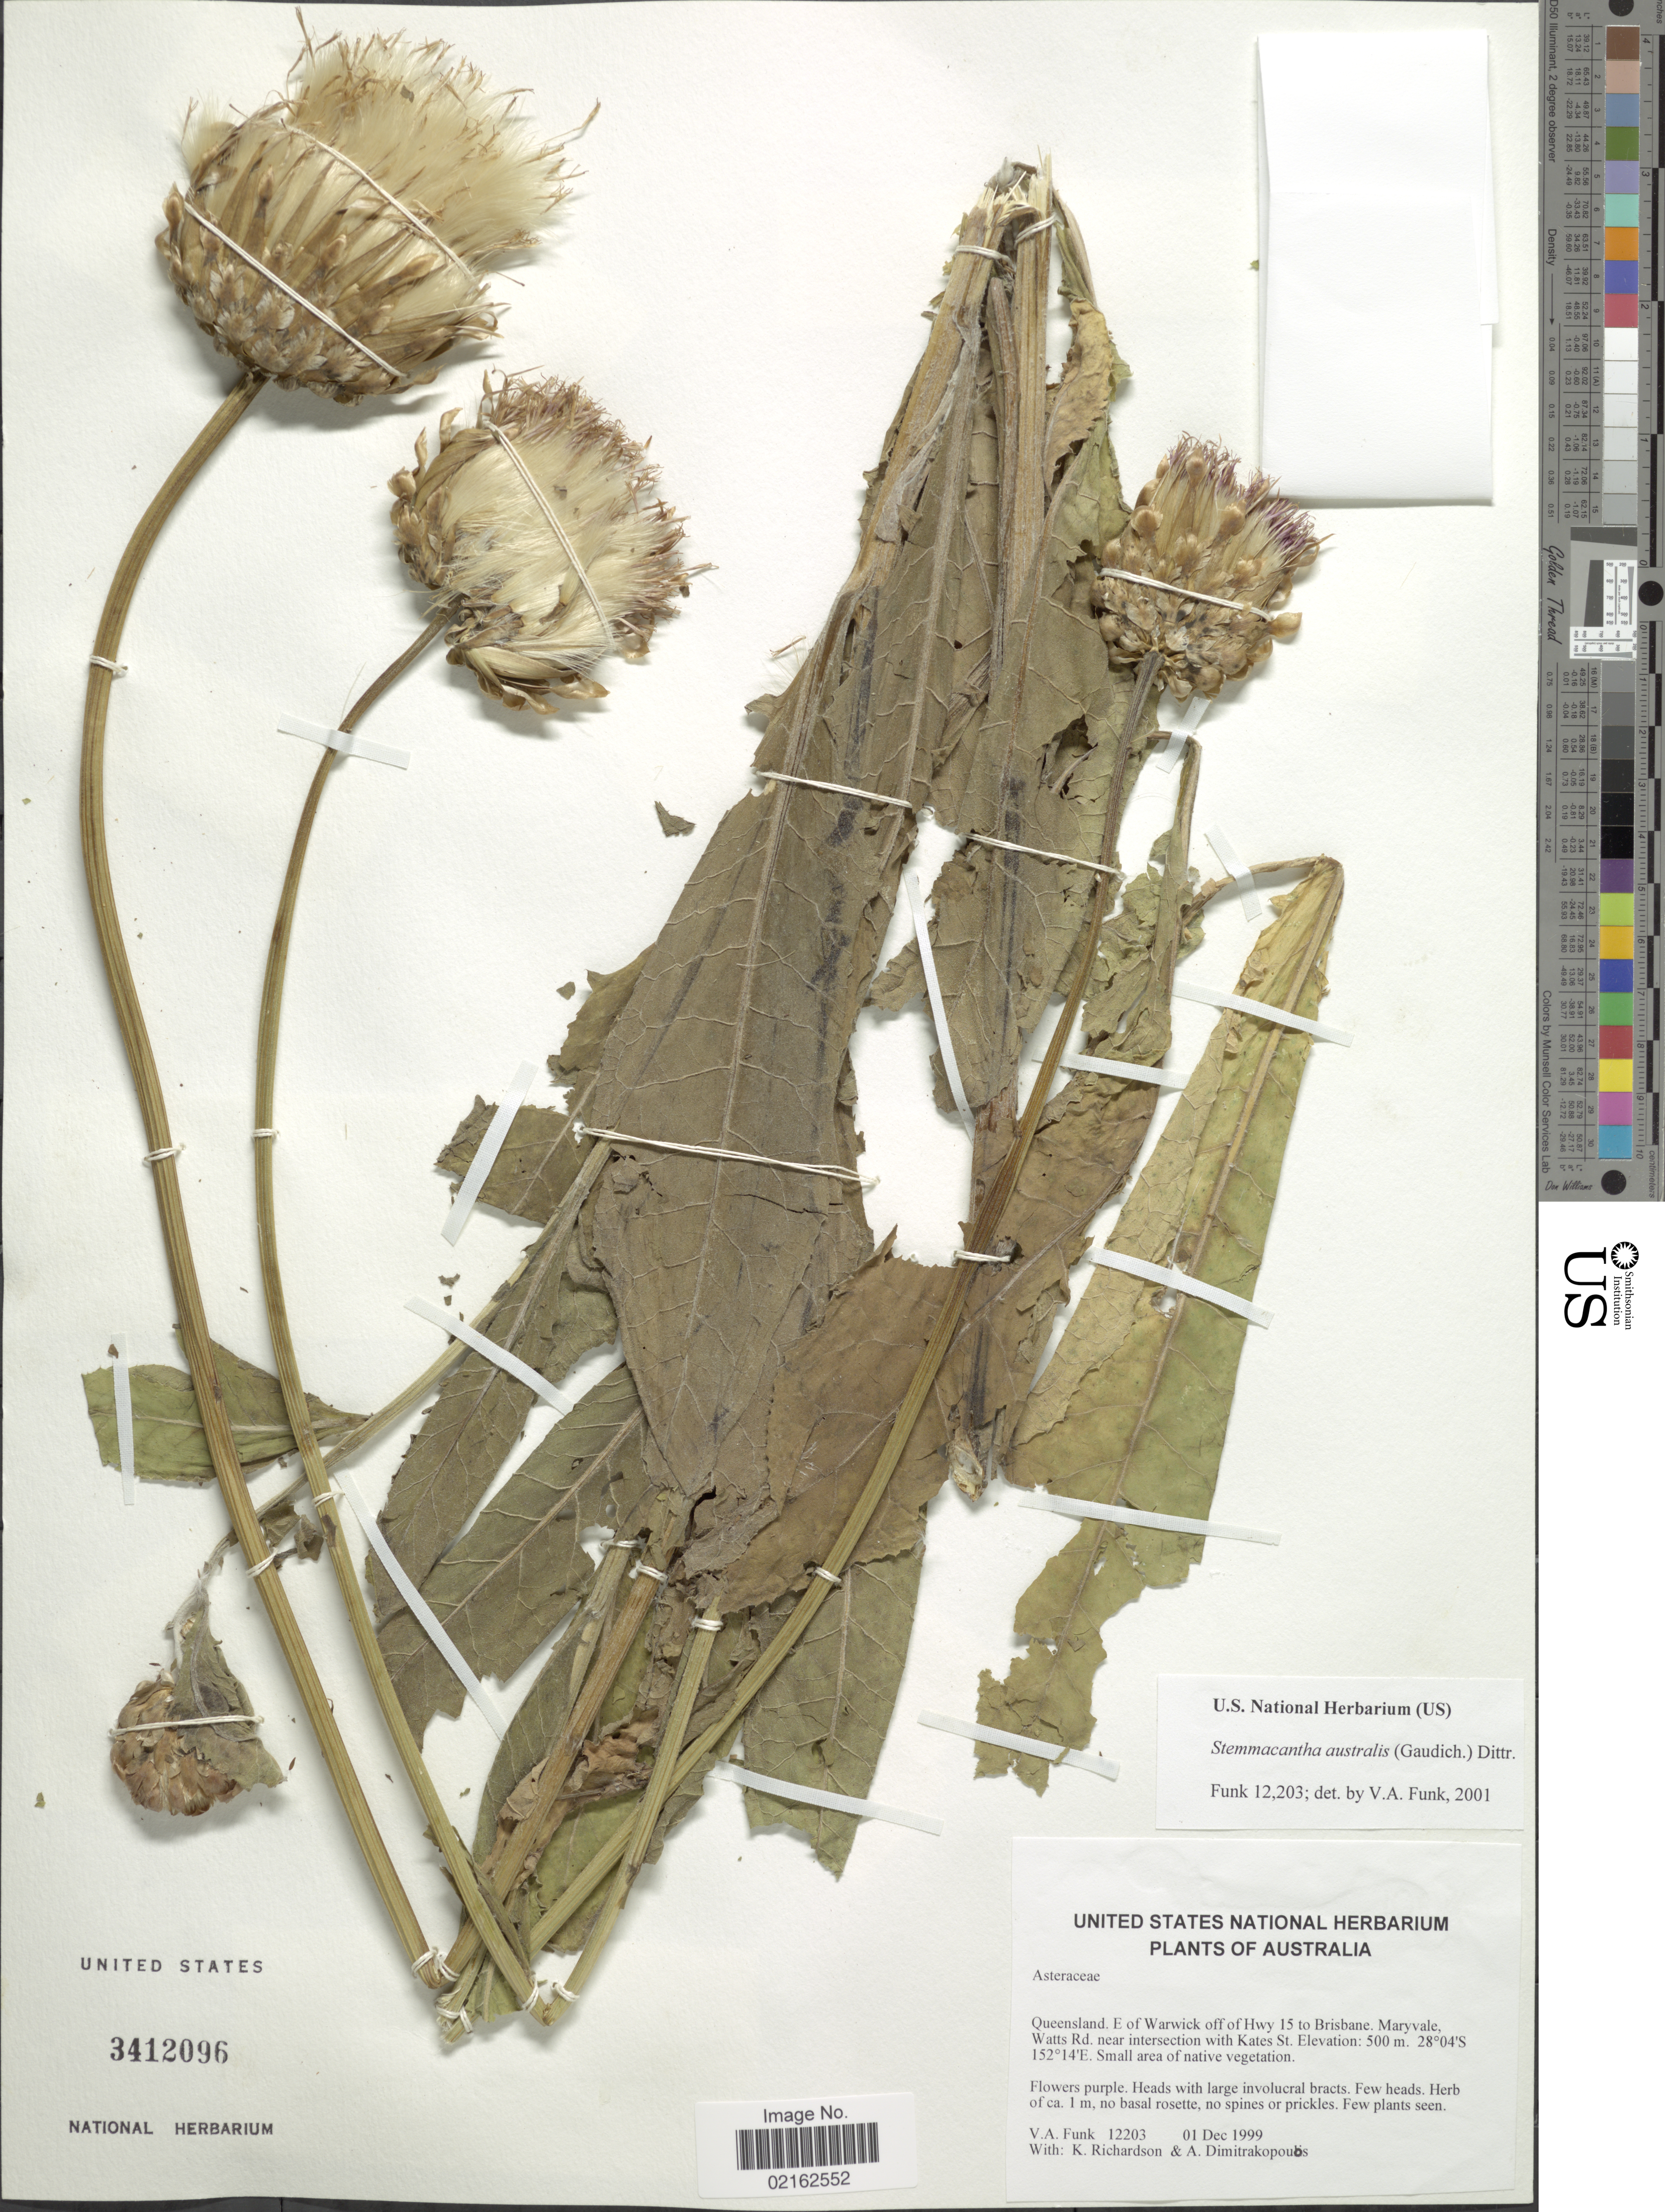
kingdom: Plantae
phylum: Tracheophyta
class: Magnoliopsida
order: Asterales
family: Asteraceae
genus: Leuzea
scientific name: Leuzea australis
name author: Gaudich.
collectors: V. Funk, K. Richardson & A. Dimitrakopoulis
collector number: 12203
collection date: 1999-12-01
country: Australia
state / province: Queensland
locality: E of Warwick off of Hwy 15 to Brisbane, Maryvale, Watts Rd. near intersection with Kates St.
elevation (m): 500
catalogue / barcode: US 3412096